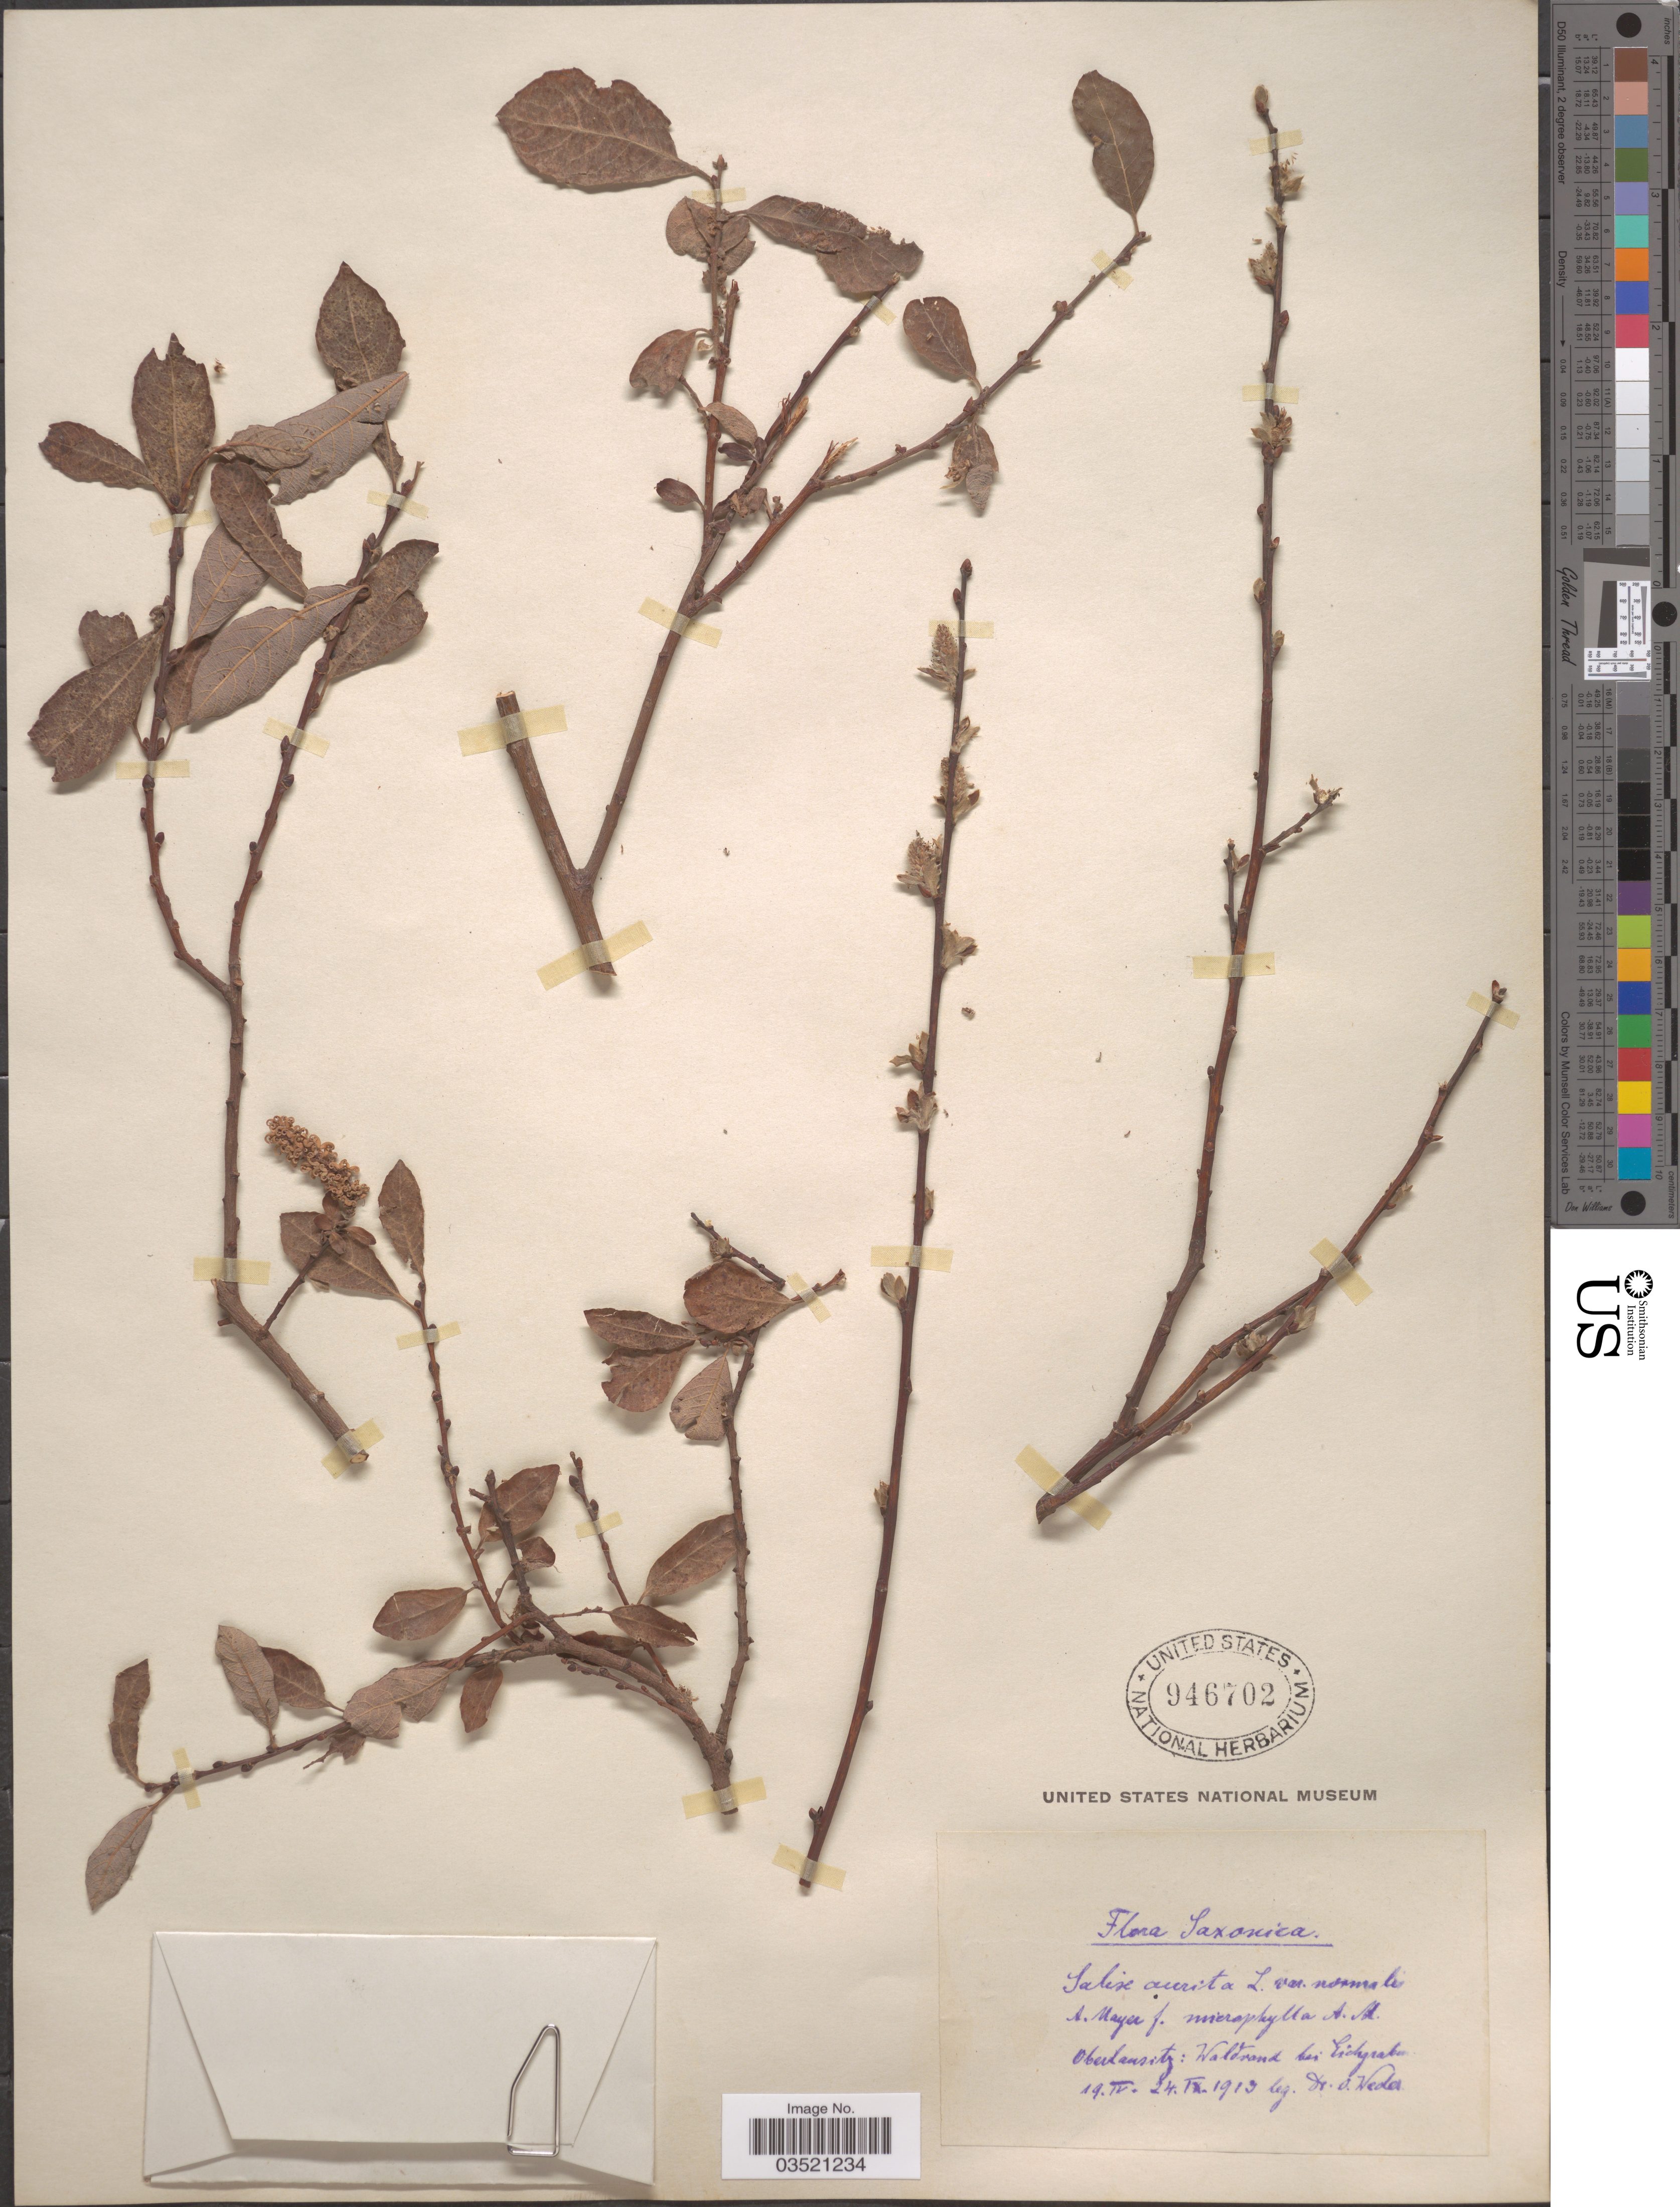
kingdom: Plantae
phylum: Tracheophyta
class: Magnoliopsida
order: Malpighiales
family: Salicaceae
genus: Salix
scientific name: Salix aurita var. nemorosa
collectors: O. Weda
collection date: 1913-04-19/1913-09-24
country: Germany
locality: Saxonica. Oberhausitz: Waldrand bei Eichgraben.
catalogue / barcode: US 946702